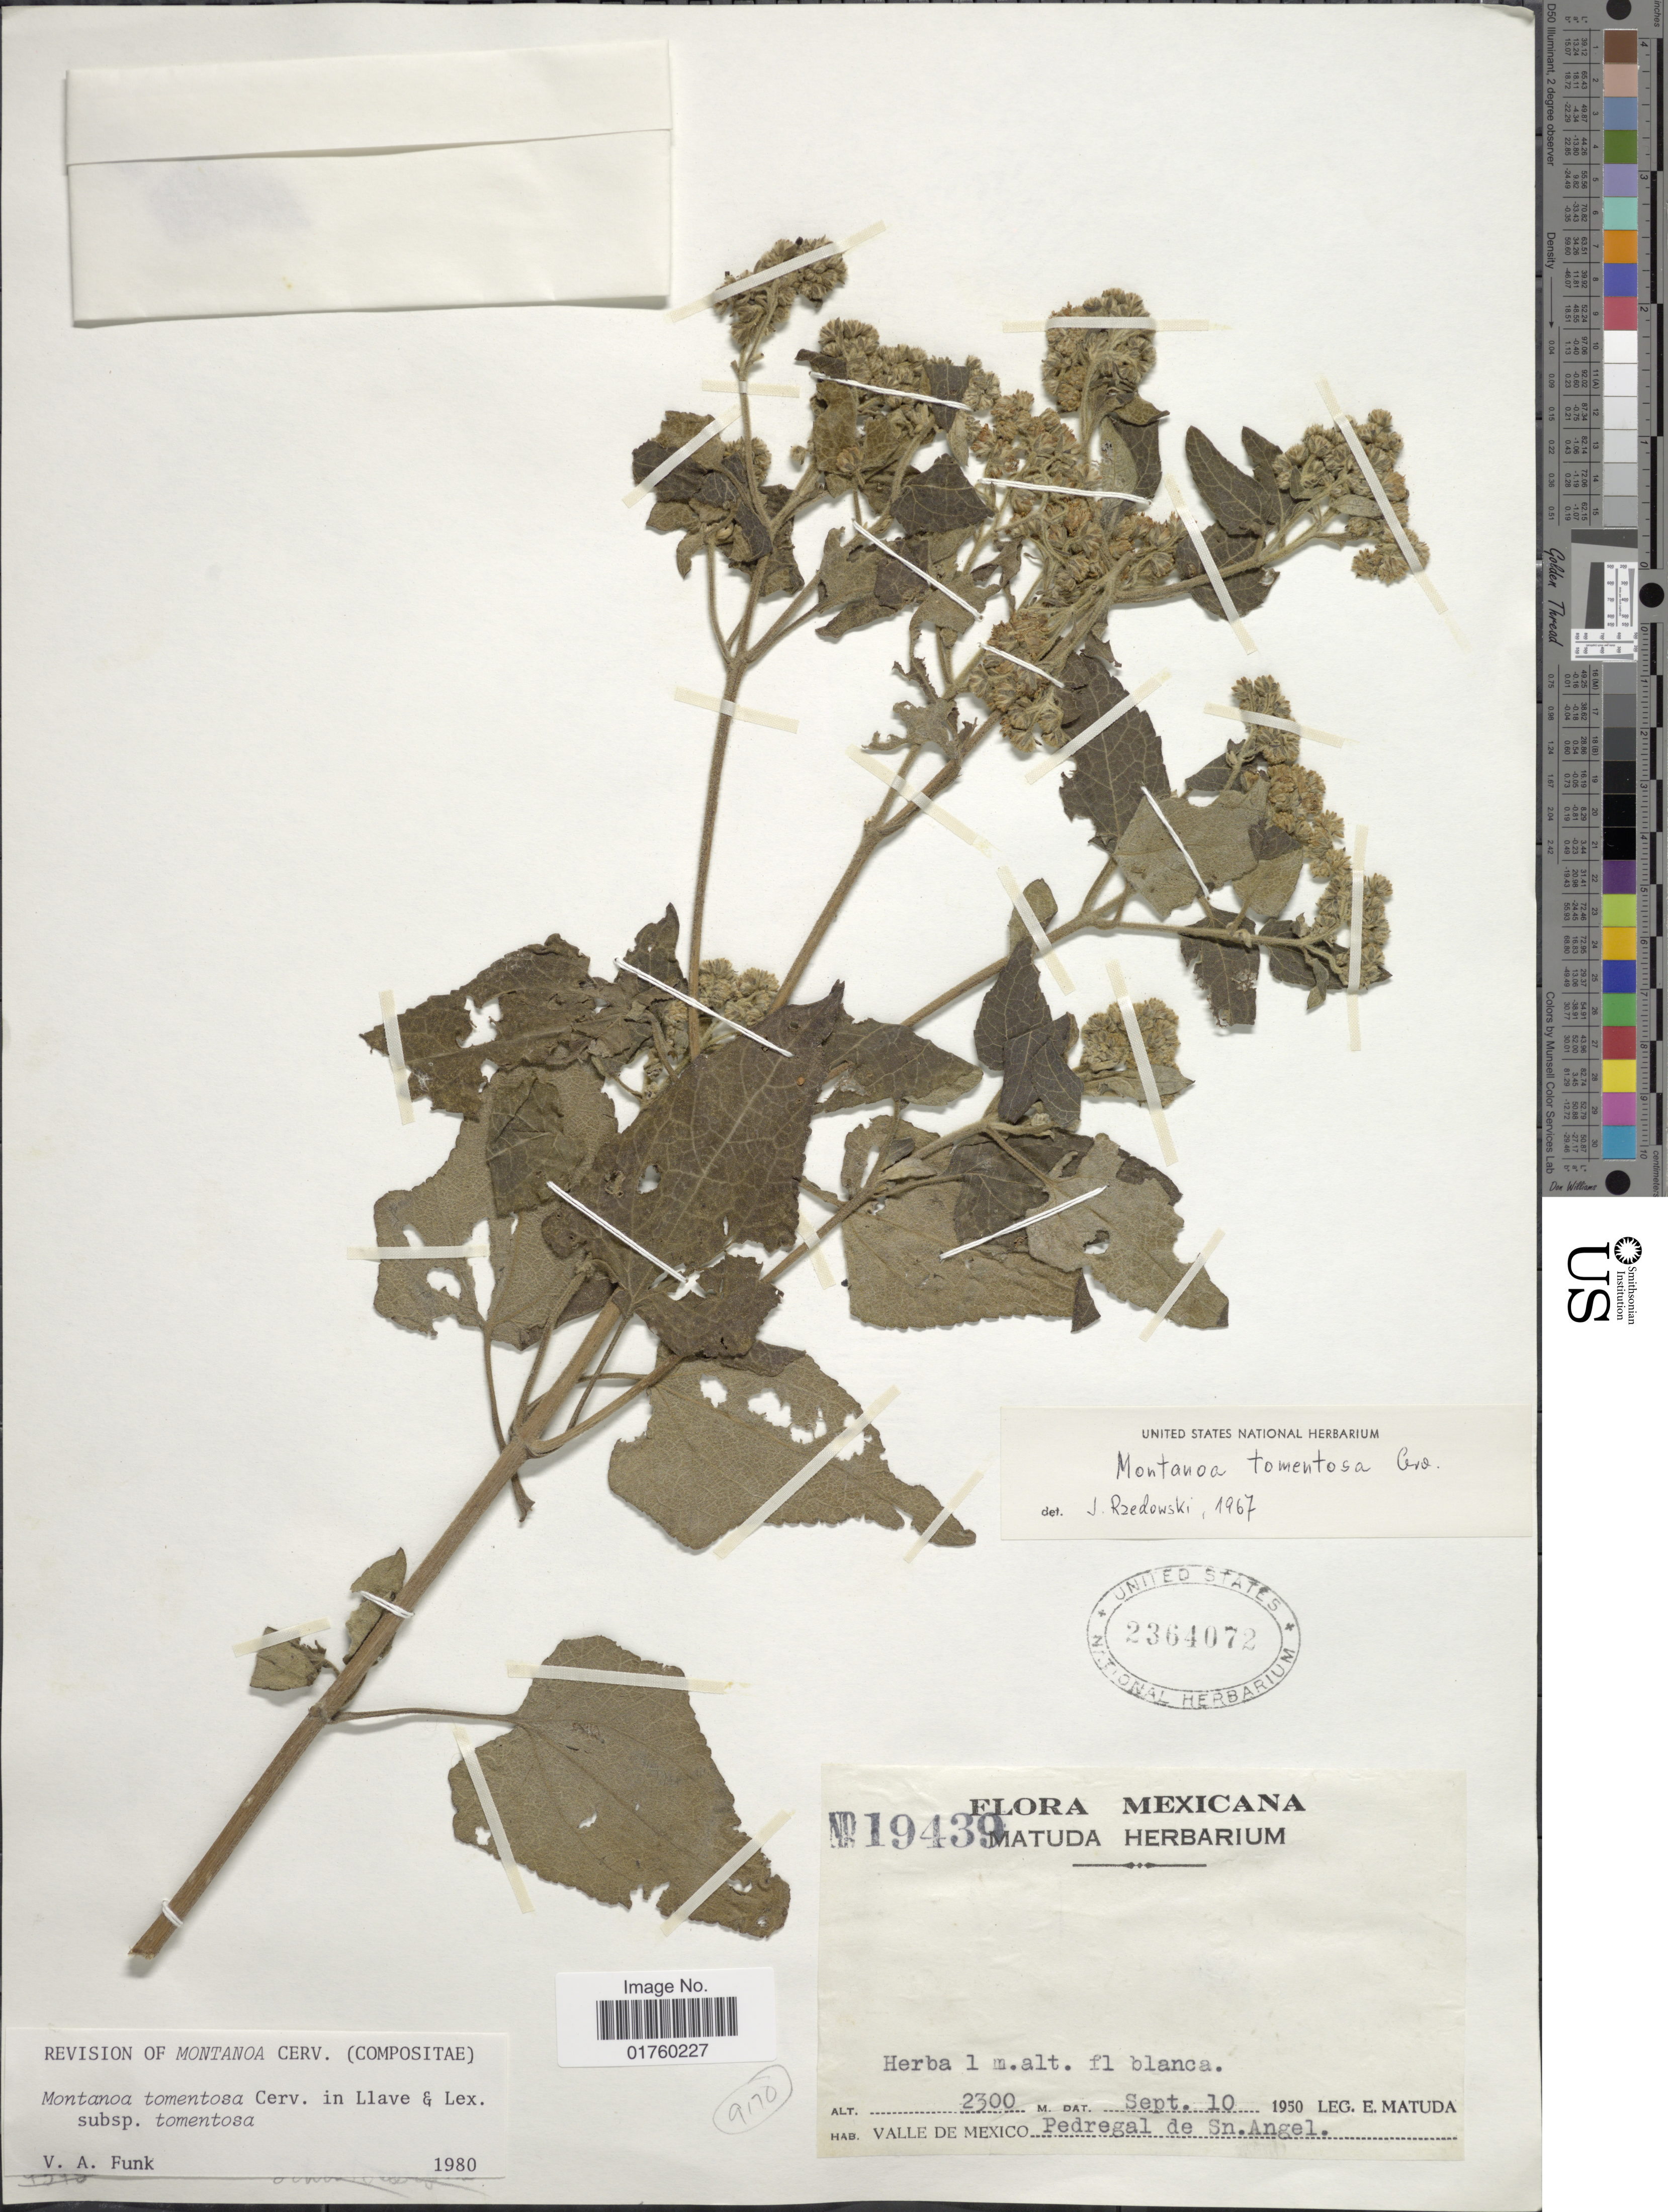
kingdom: Plantae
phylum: Tracheophyta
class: Magnoliopsida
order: Asterales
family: Asteraceae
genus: Montanoa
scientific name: Montanoa tomentosa subsp. tomentosa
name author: Cerv.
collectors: E. Matuda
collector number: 9170*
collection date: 1950-09-10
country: Mexico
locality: Valle de Mexico, Pedregal de Sn. Angel.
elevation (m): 2300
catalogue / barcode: US 2364072